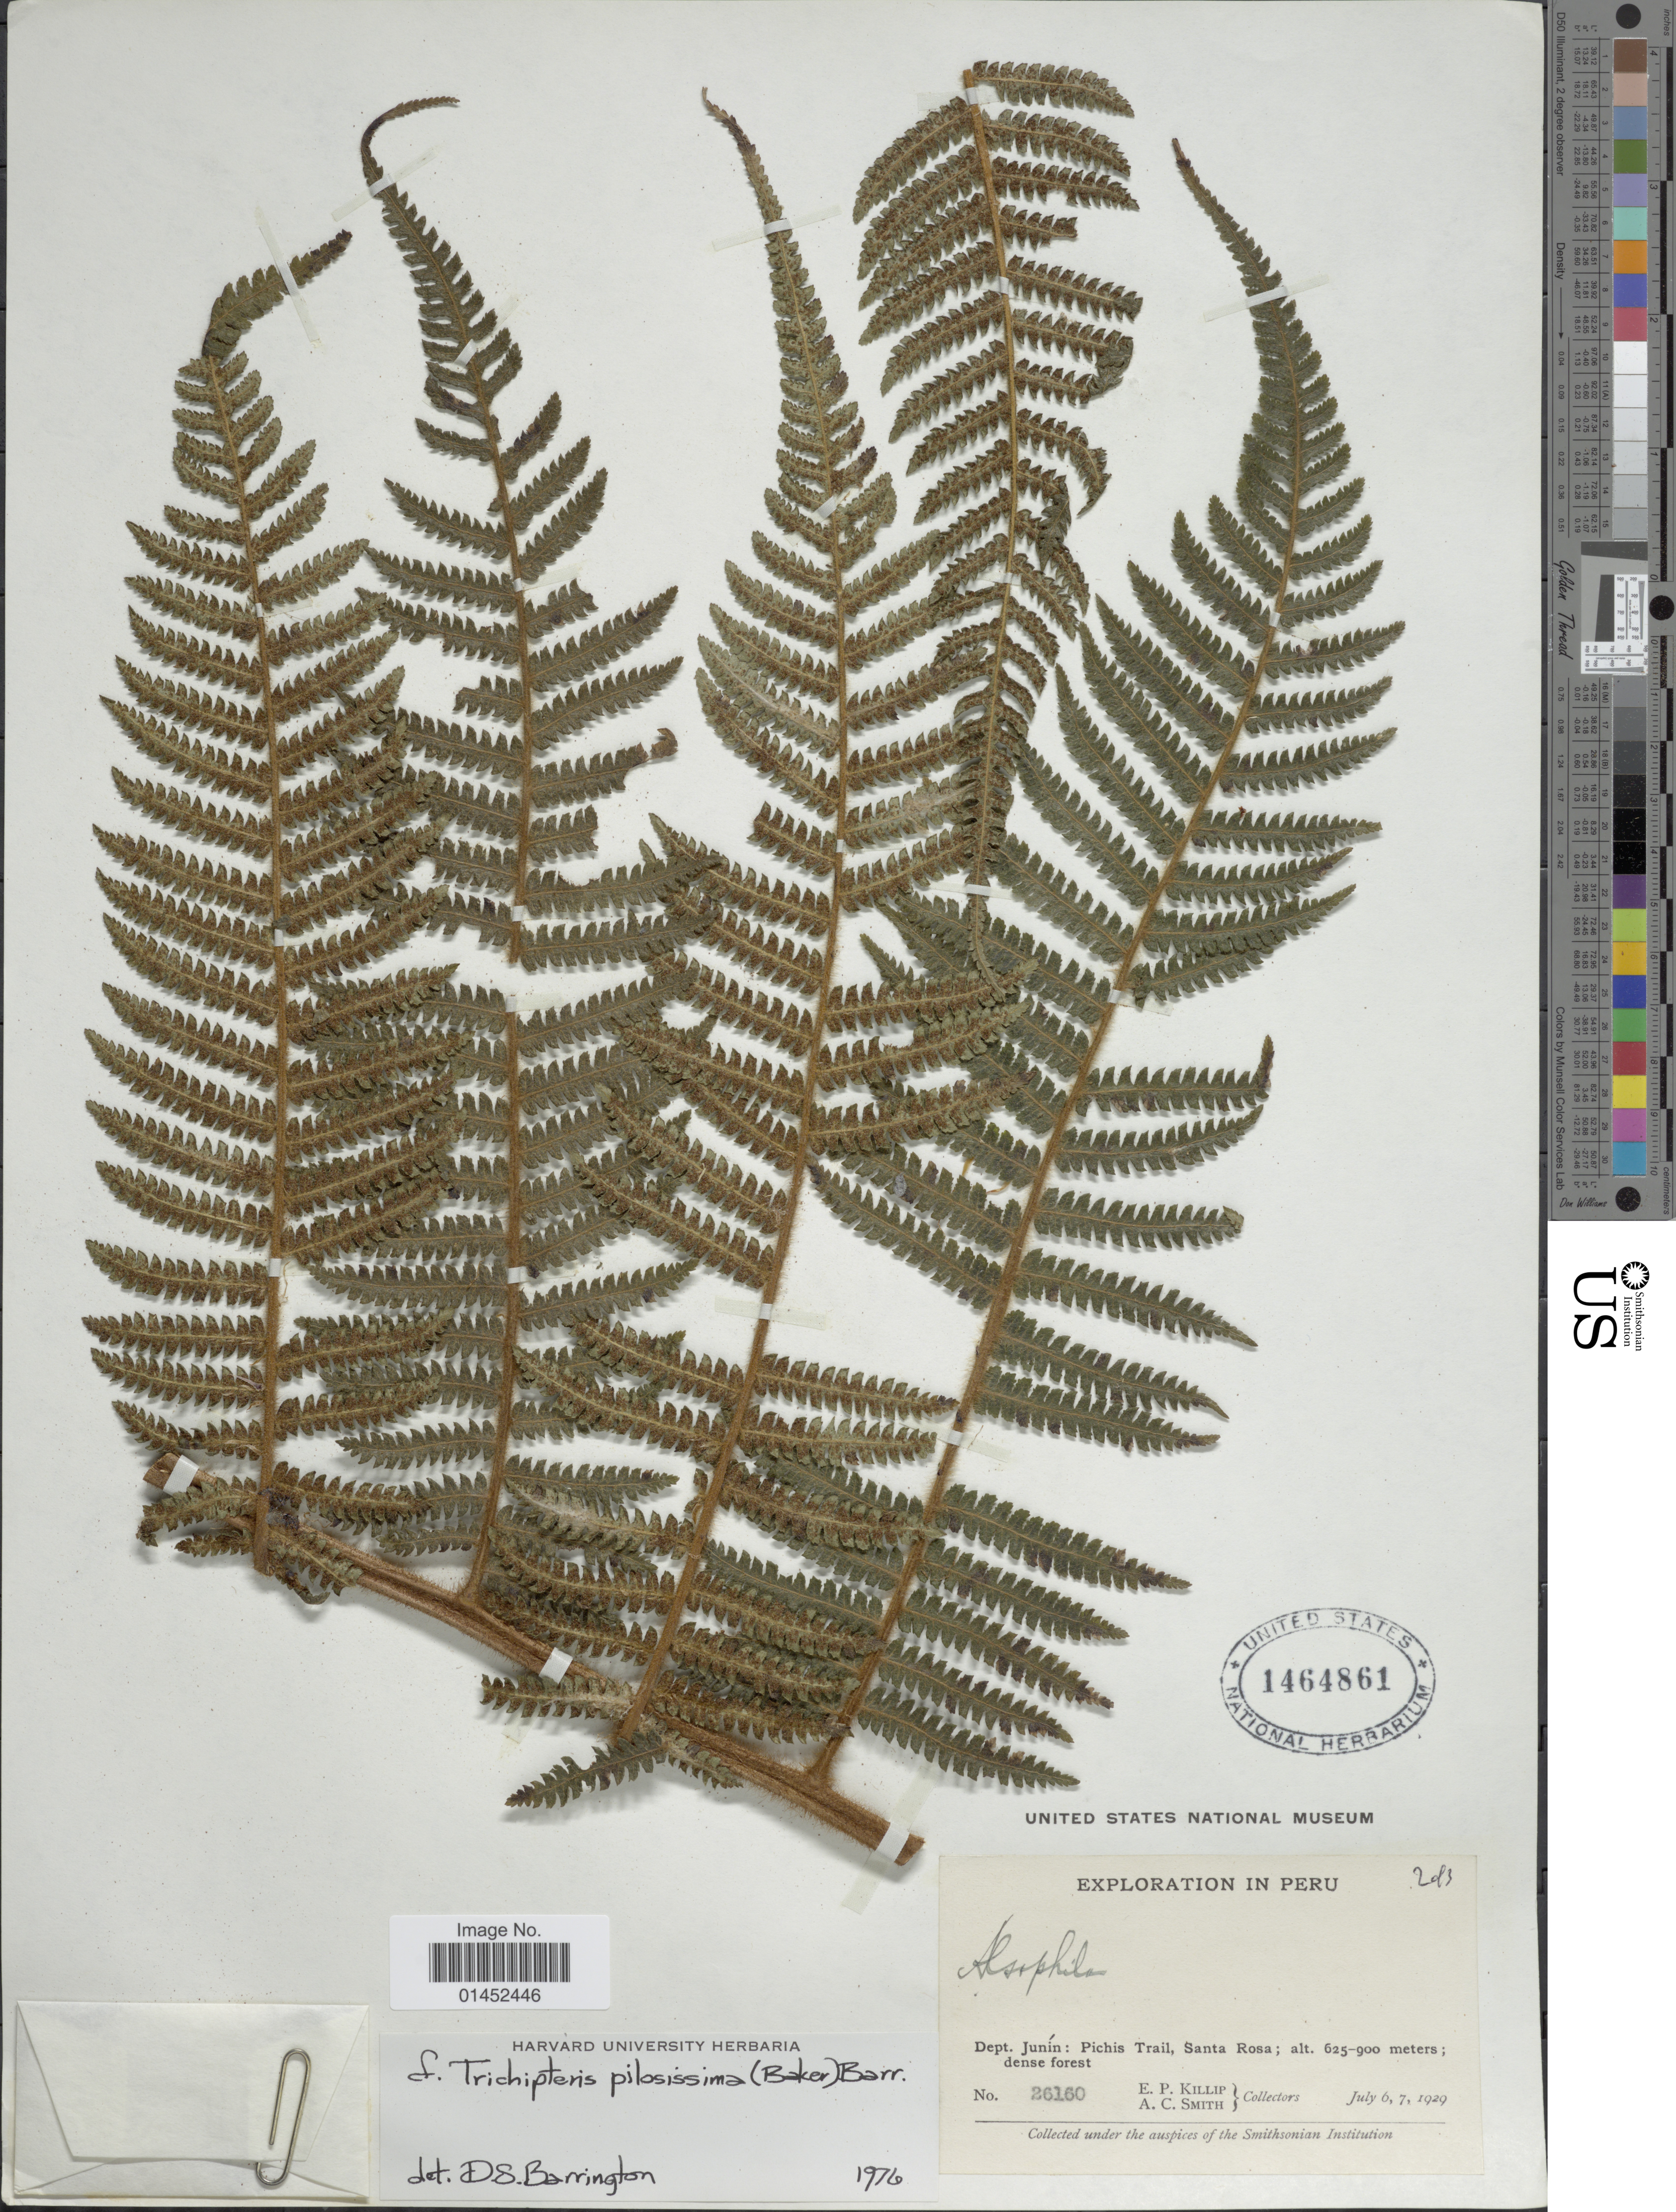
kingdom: Plantae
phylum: Tracheophyta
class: Polypodiopsida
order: Cyatheales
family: Cyatheaceae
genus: Cyathea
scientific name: Cyathea pilosissima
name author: (Baker) Domin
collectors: E. P. Killip & A. C. Smith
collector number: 26160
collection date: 1929-07-06/1929-07-07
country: Peru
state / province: Junín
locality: Dept. Junín: Pichis Trail,Santa Rosa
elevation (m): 625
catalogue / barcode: US 1464861